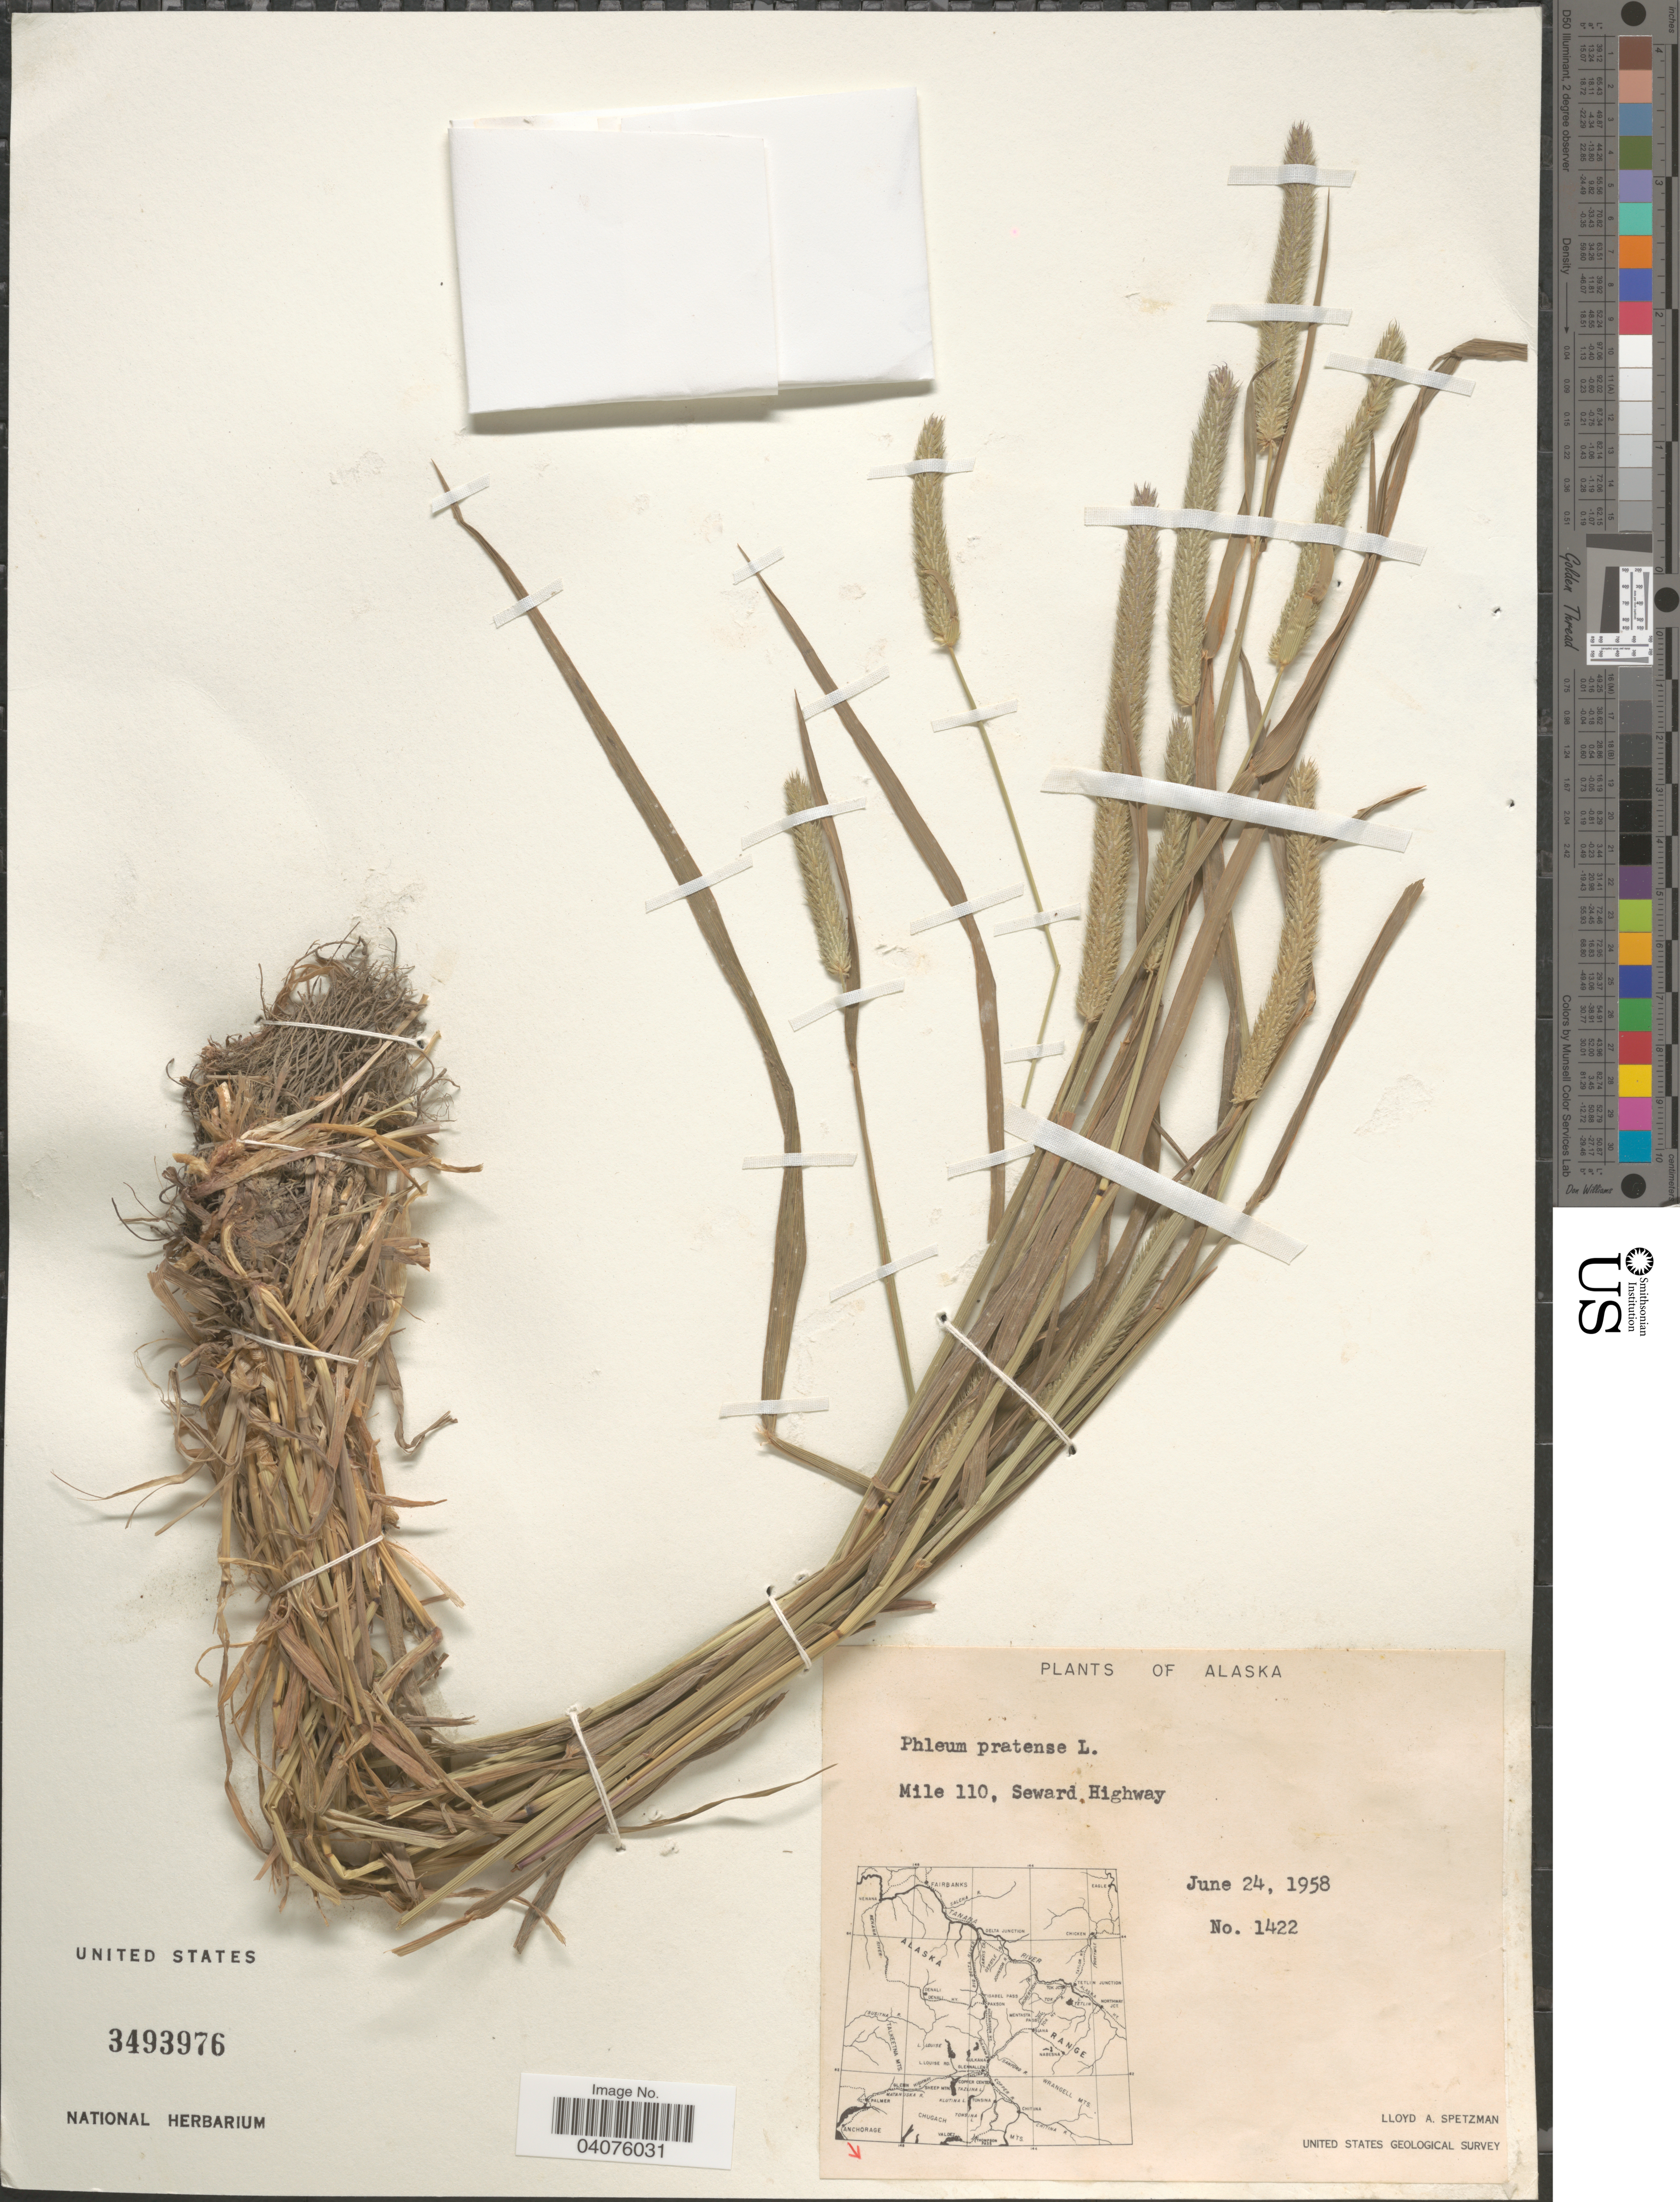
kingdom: Plantae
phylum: Tracheophyta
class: Liliopsida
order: Poales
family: Poaceae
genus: Phleum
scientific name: Phleum pratense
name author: L.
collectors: L. Spetzman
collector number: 1422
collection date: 1958-06-24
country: United States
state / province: Alaska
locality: Mile 110, Seward Highway. United States Geological Survey.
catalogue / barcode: US 3493976